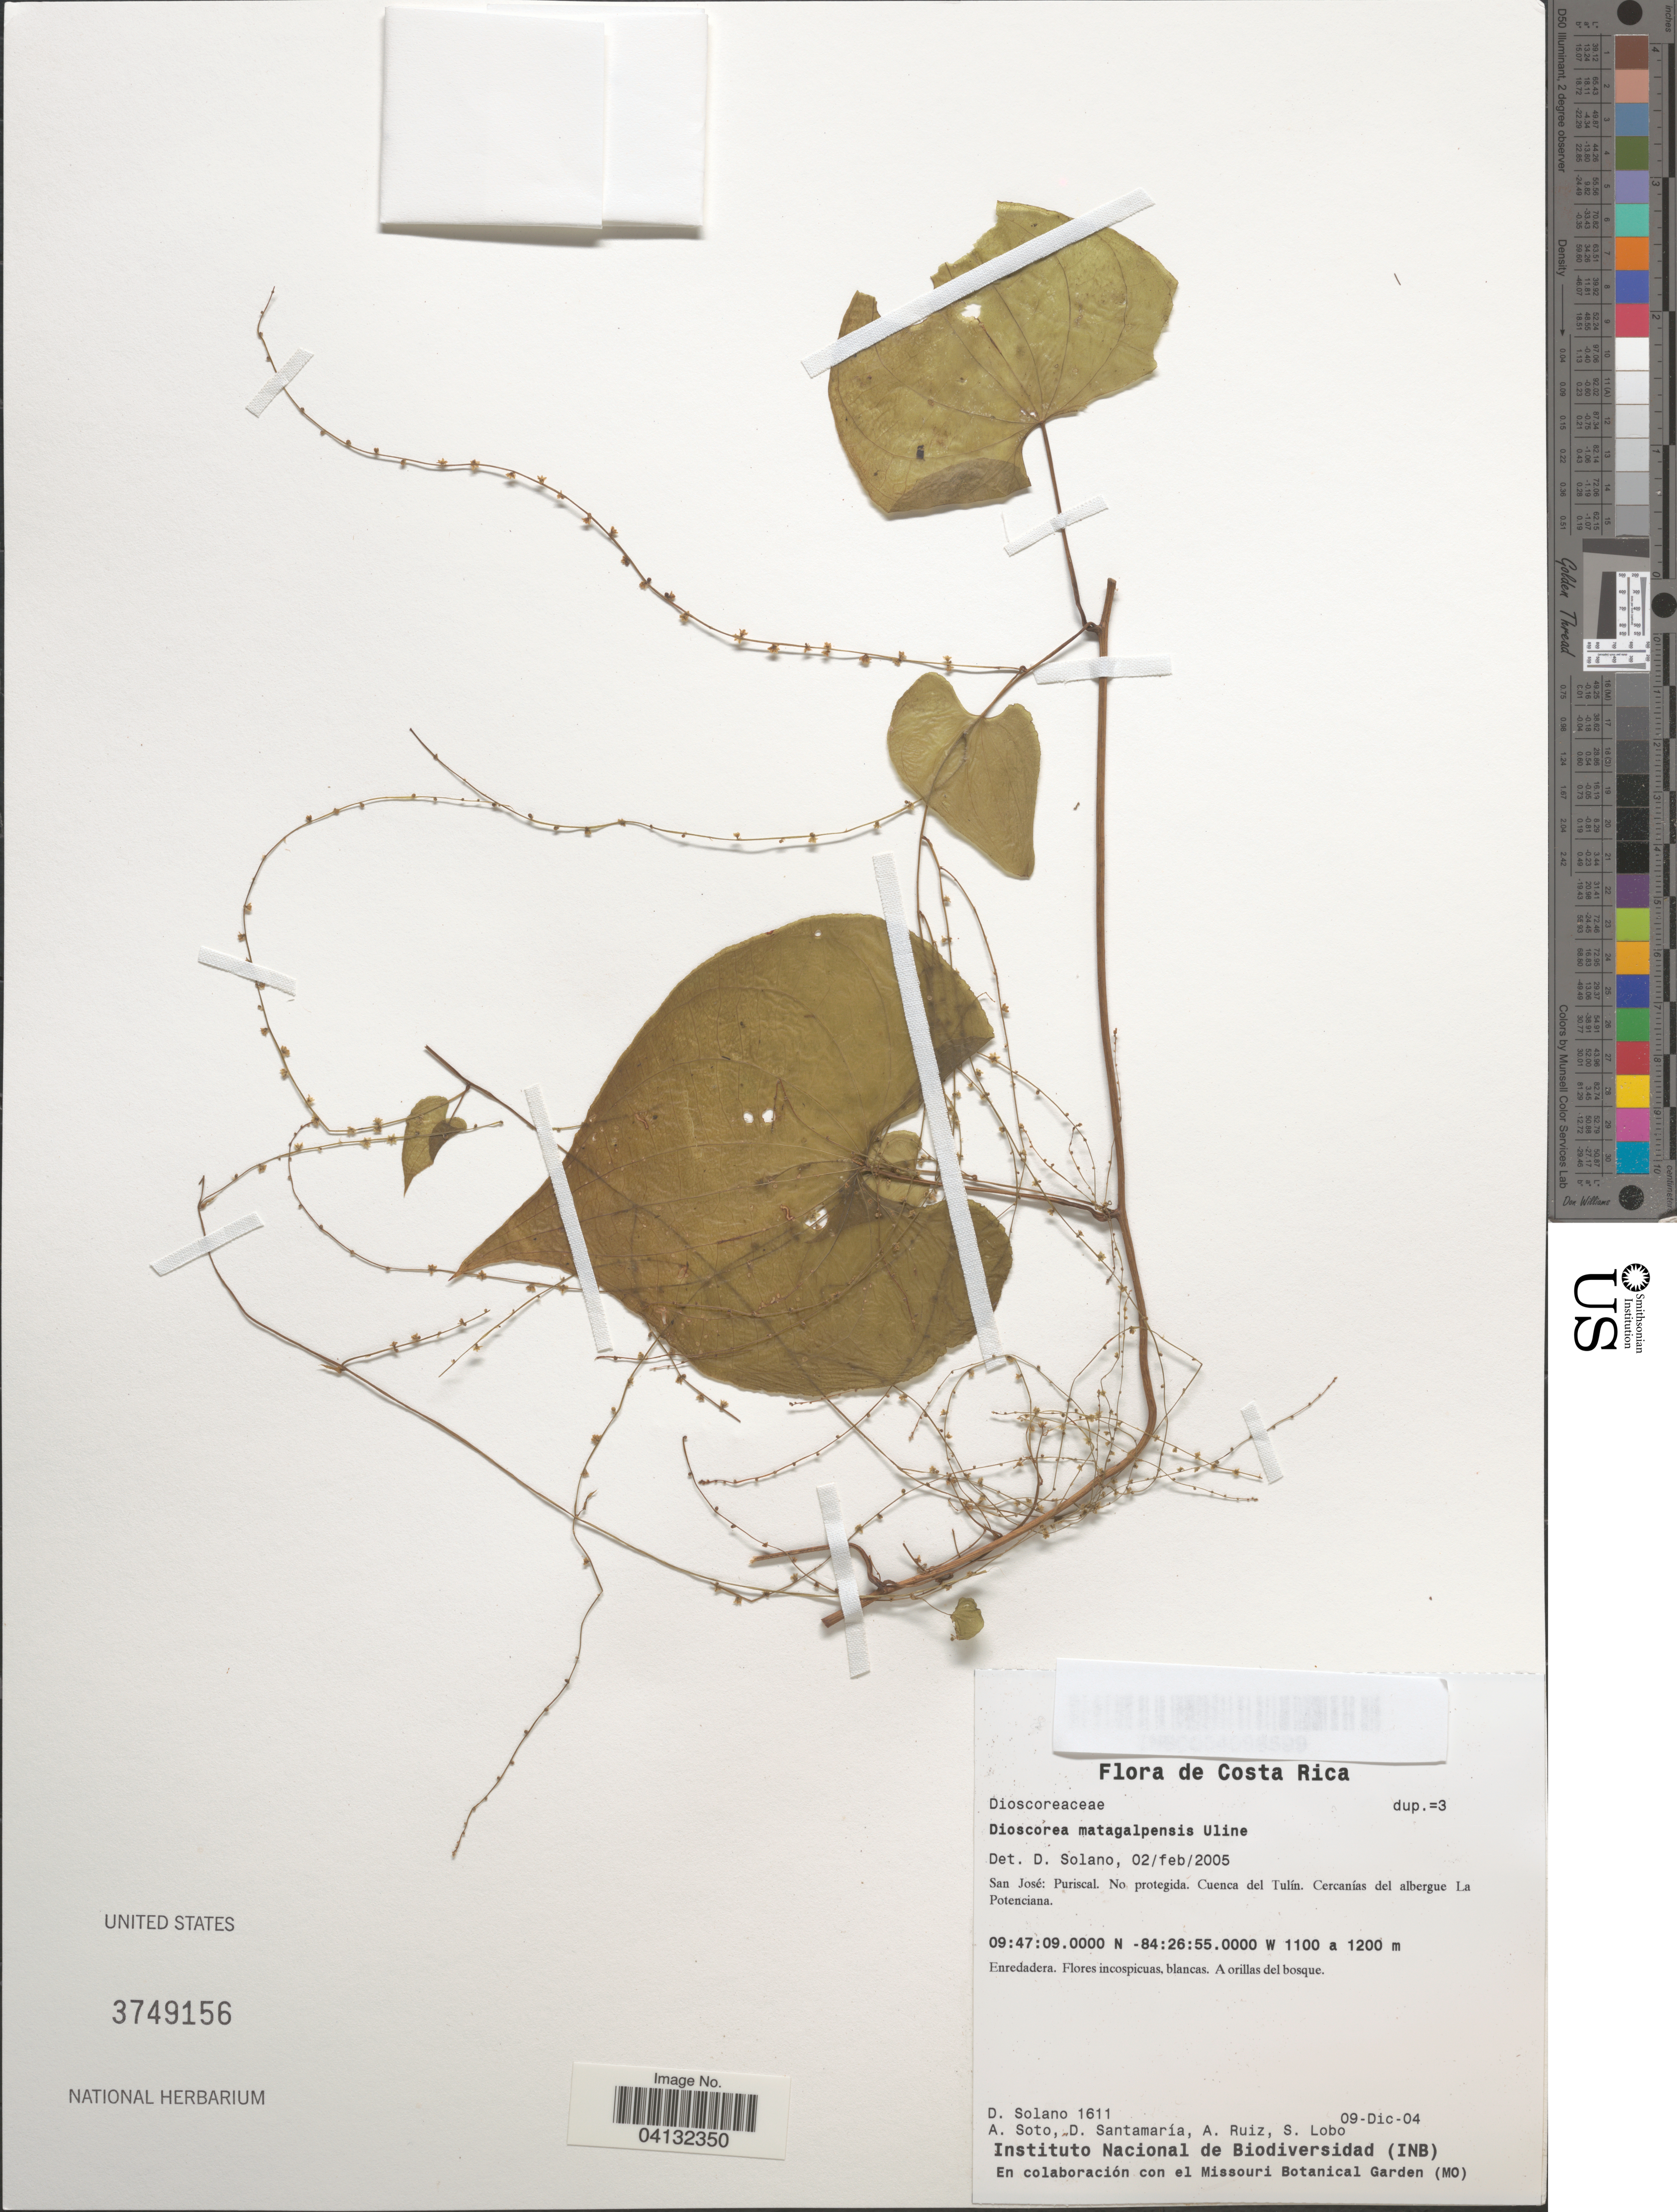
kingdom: Plantae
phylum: Tracheophyta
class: Liliopsida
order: Dioscoreales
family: Dioscoreaceae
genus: Dioscorea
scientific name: Dioscorea matagalpensis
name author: Uline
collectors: D. Solano, A. Soto, D. Santamaria, A. Ruiz & S. Lobo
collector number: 1611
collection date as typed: Transcribed d/m/y: 9/12/4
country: Costa Rica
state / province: San José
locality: Puriscal. No protegida. Cuenca del Tulín. Cercanías del albergue La Potenciana.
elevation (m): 1100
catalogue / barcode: US 3749156